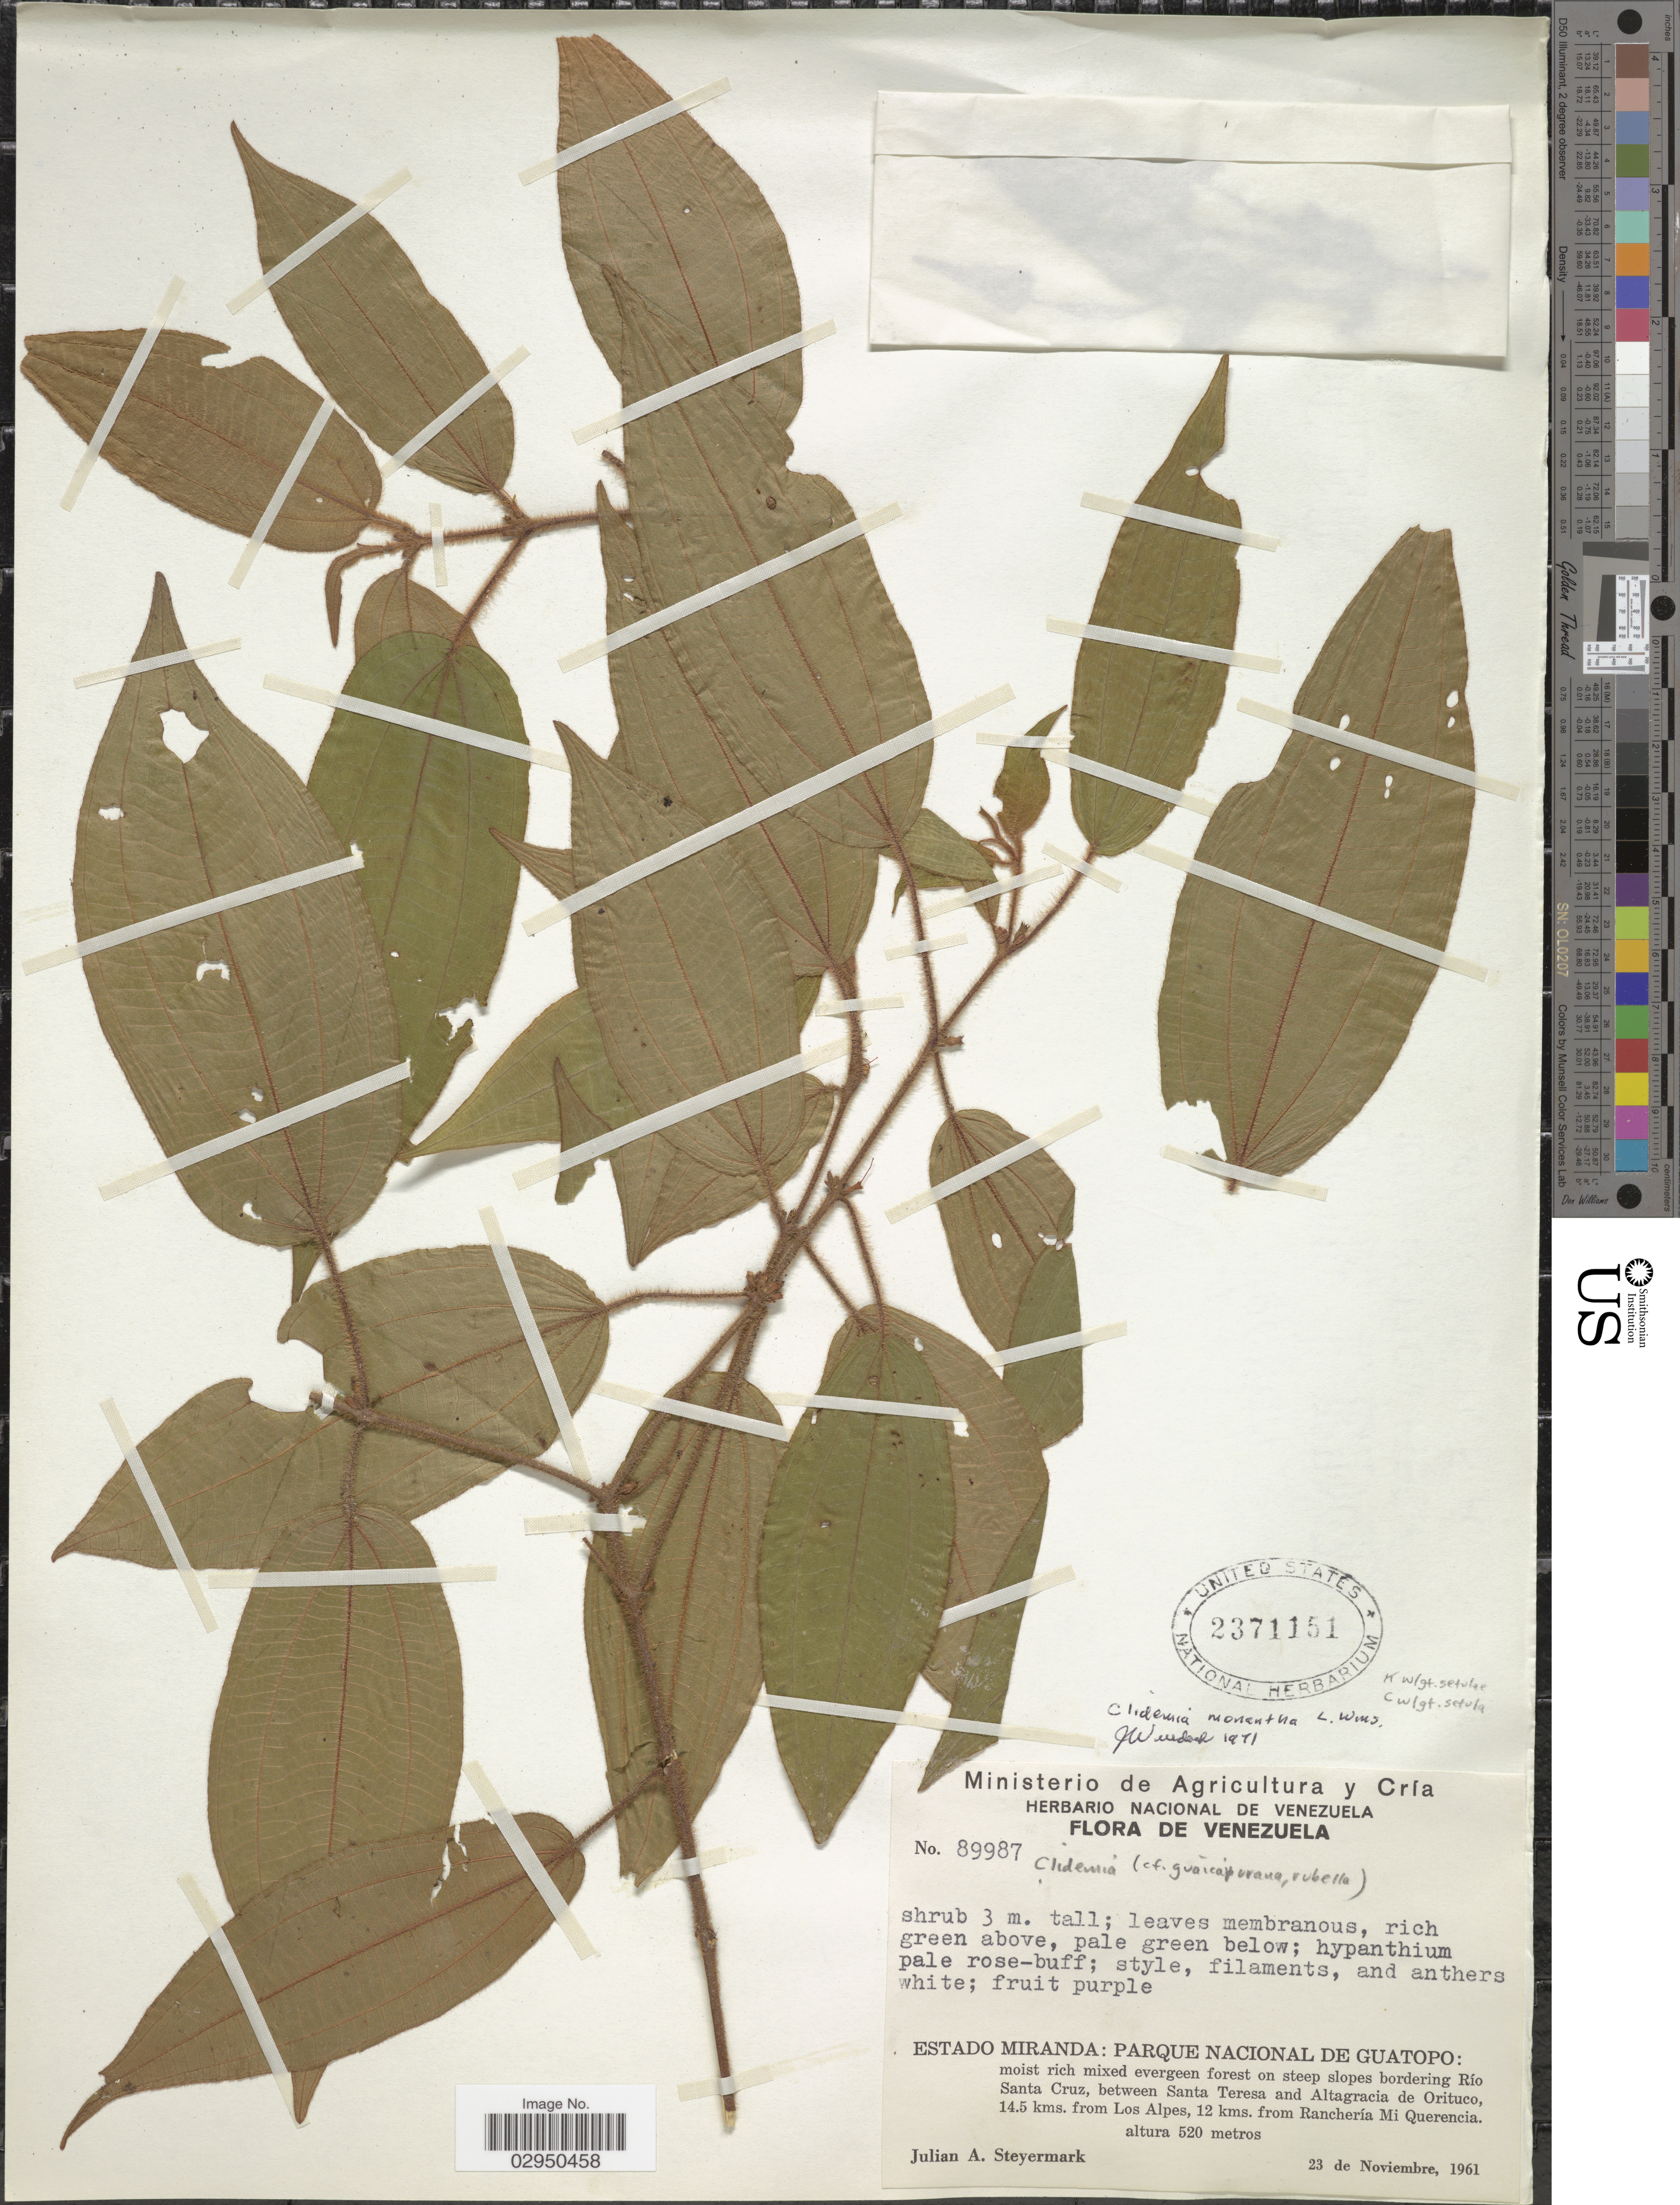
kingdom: Plantae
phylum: Tracheophyta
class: Magnoliopsida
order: Myrtales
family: Melastomataceae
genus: Clidemia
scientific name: Clidemia monantha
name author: L.O. Williams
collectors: J. Steyermark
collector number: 89987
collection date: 1961-11-23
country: Venezuela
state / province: Miranda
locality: Parque Nacional de Guatopo: moist rich mixed evergreen forest on steep slopes bordering Río Santa Cruz, between Santa Teresa and Altagracia de Orituco, 14.5 kms. from Los Alpes, 12 kms. from Ranchería Mi Querencia.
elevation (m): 520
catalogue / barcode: US 2371151